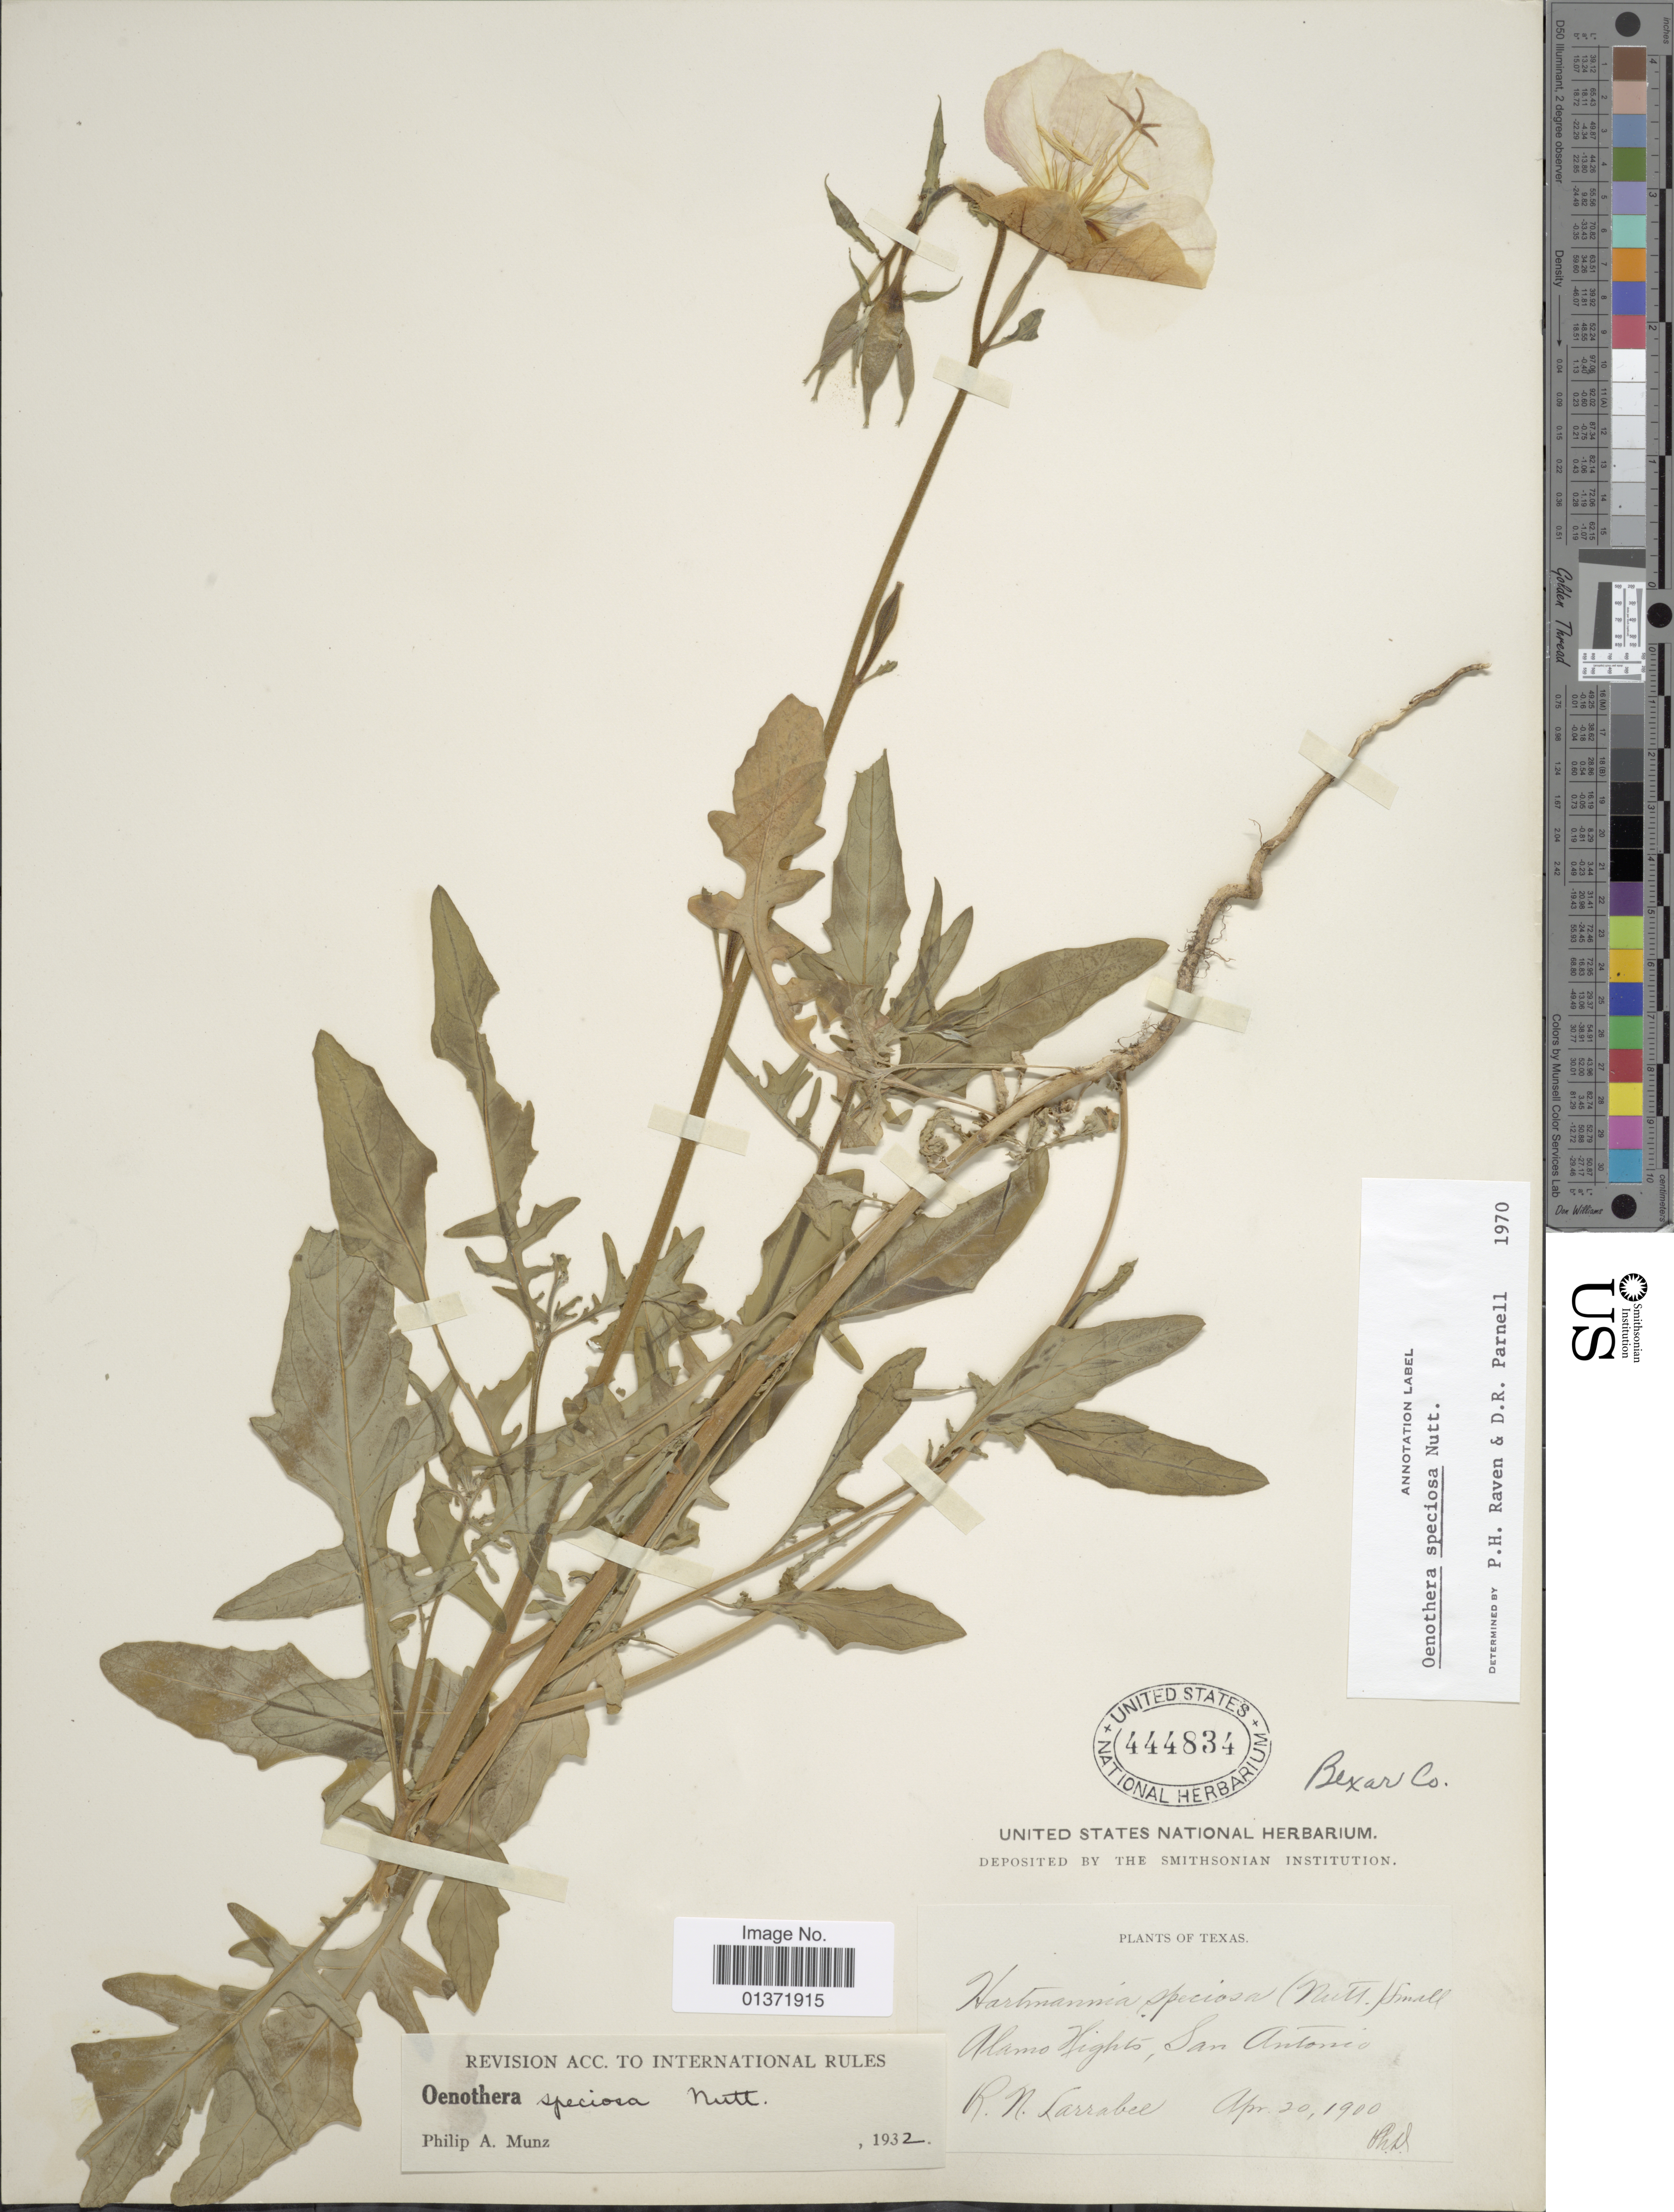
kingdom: Plantae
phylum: Tracheophyta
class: Magnoliopsida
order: Myrtales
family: Onagraceae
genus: Oenothera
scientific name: Oenothera speciosa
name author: Nutt.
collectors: R. Larrabee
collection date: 1900-04-20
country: United States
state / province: Texas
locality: Alamo Hights, San Antonio, Bexar Co.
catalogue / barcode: US 444834